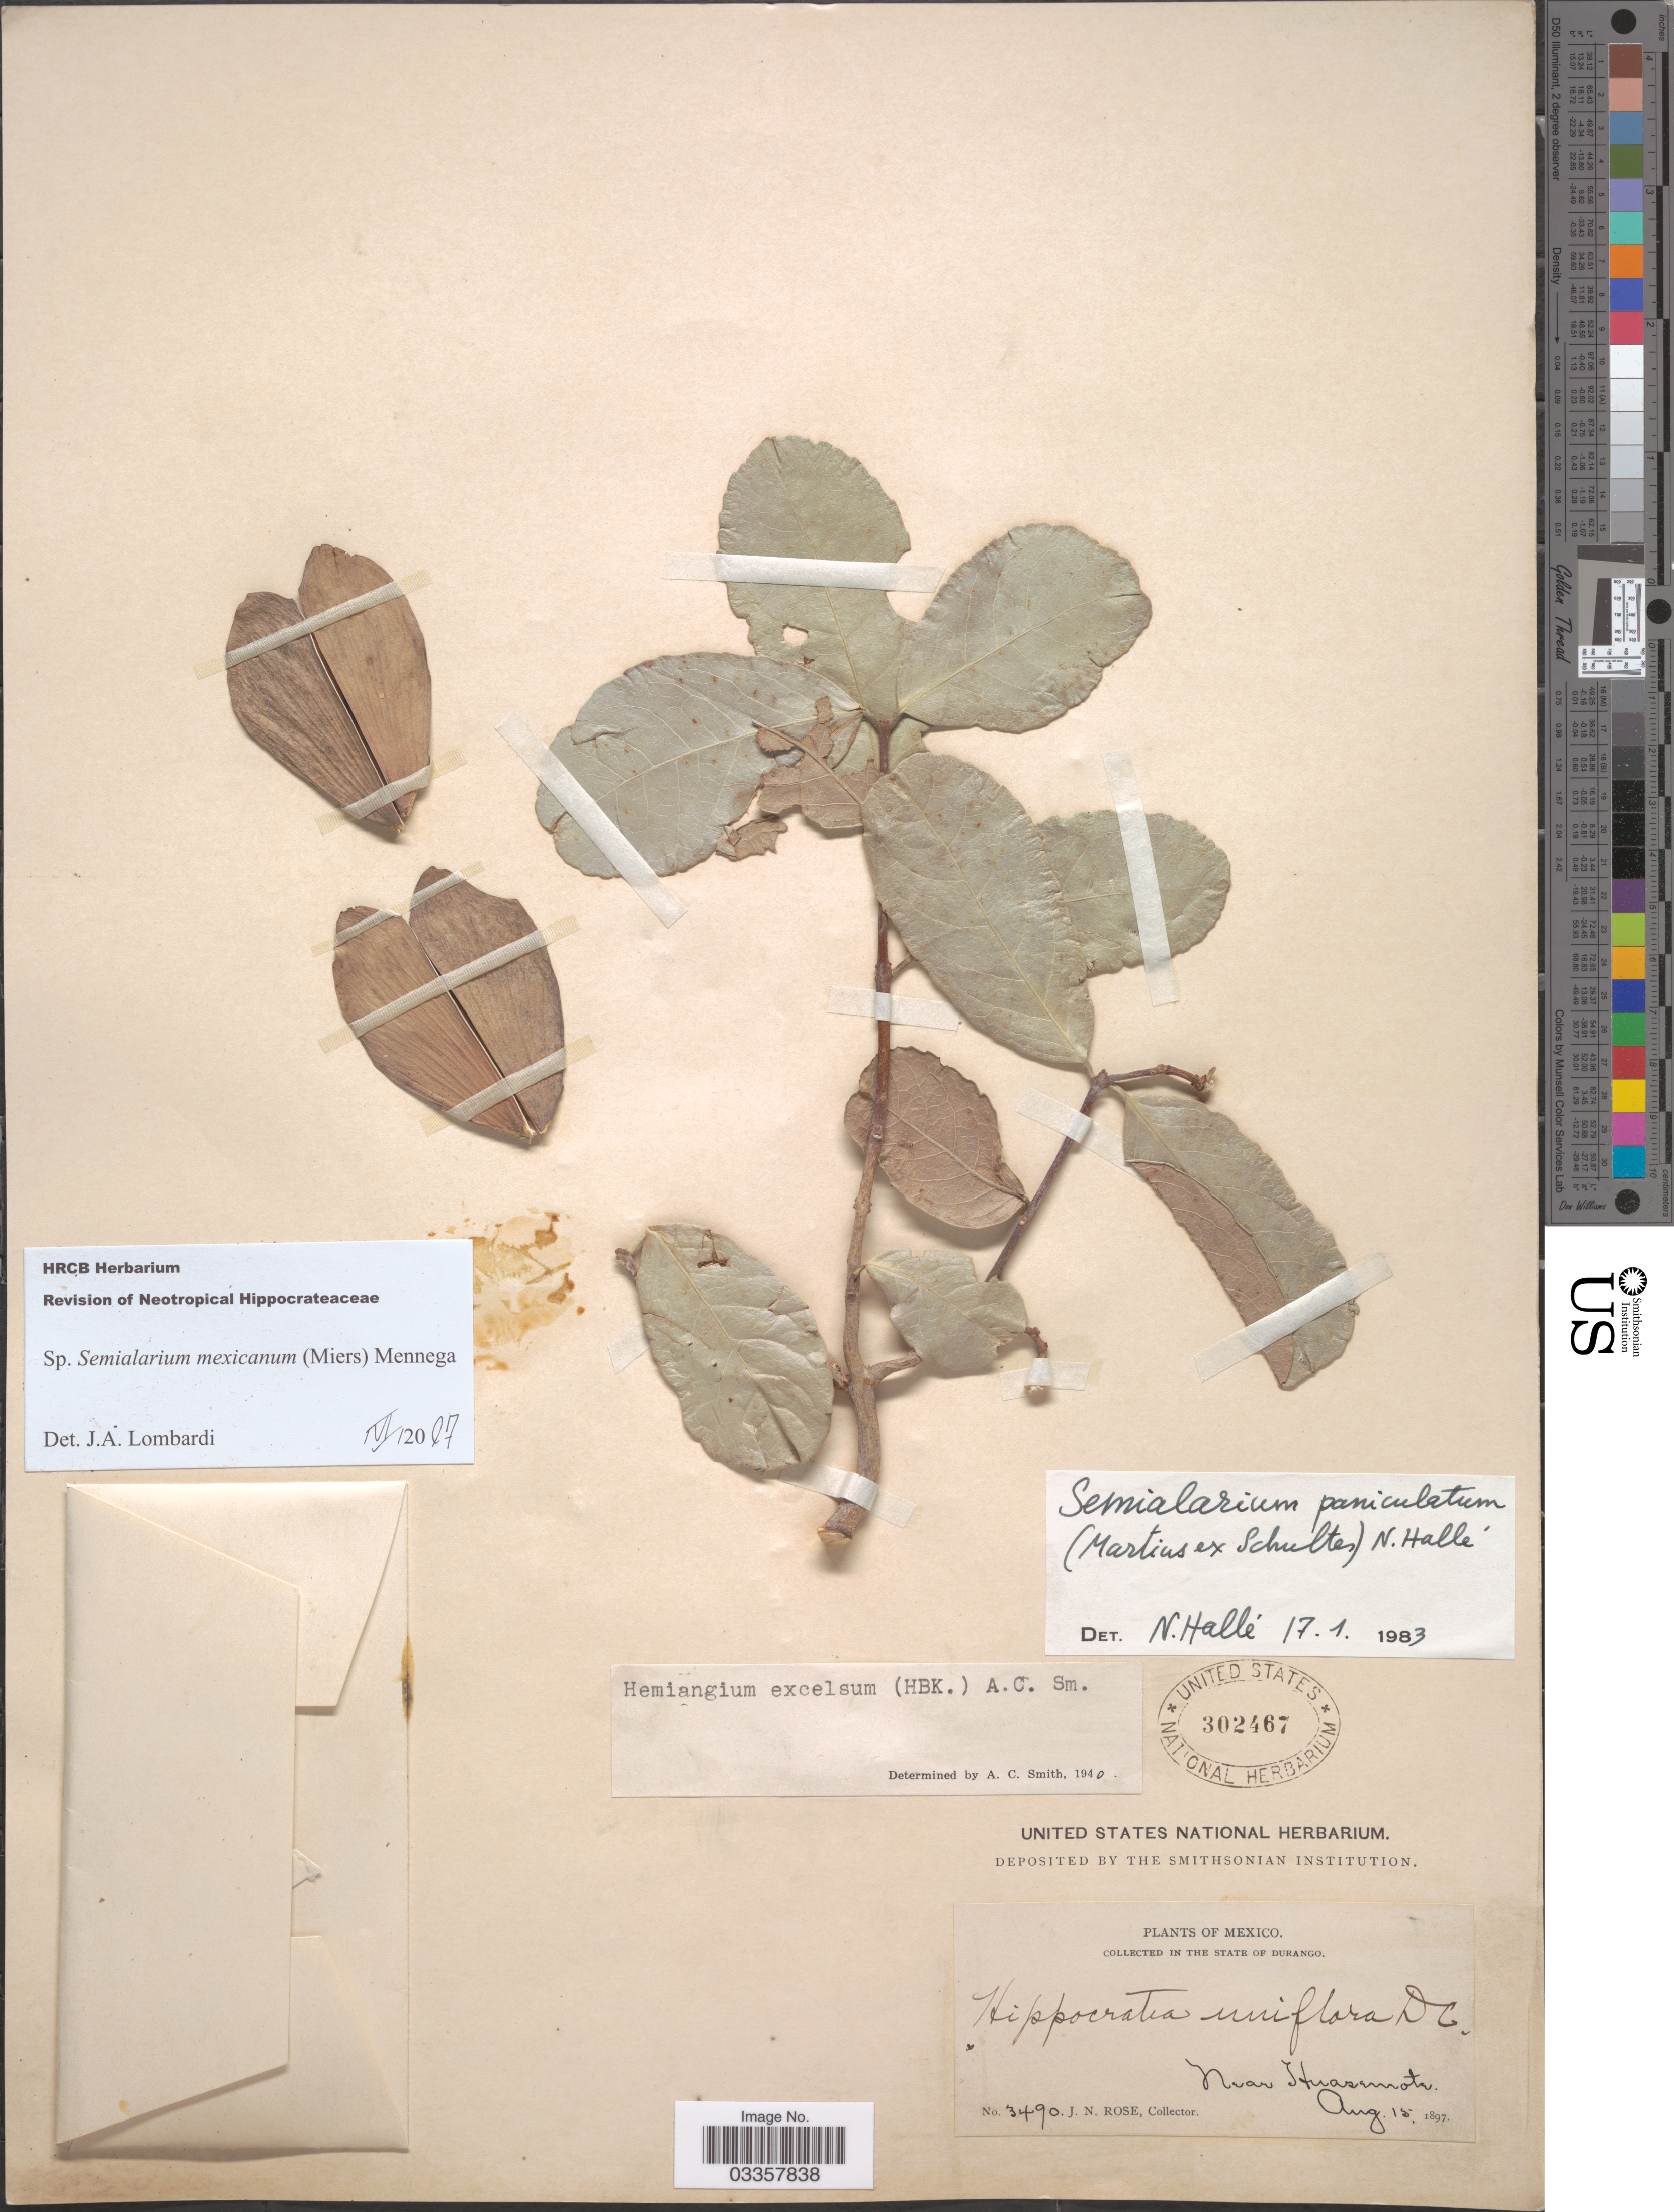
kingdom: Plantae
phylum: Tracheophyta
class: Magnoliopsida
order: Celastrales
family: Celastraceae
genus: Semialarium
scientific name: Semialarium mexicanum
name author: (Miers) Mennega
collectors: J. N. Rose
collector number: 3490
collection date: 1897-08-15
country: Mexico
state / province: Durango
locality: Near Huasemote.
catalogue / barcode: US 302467